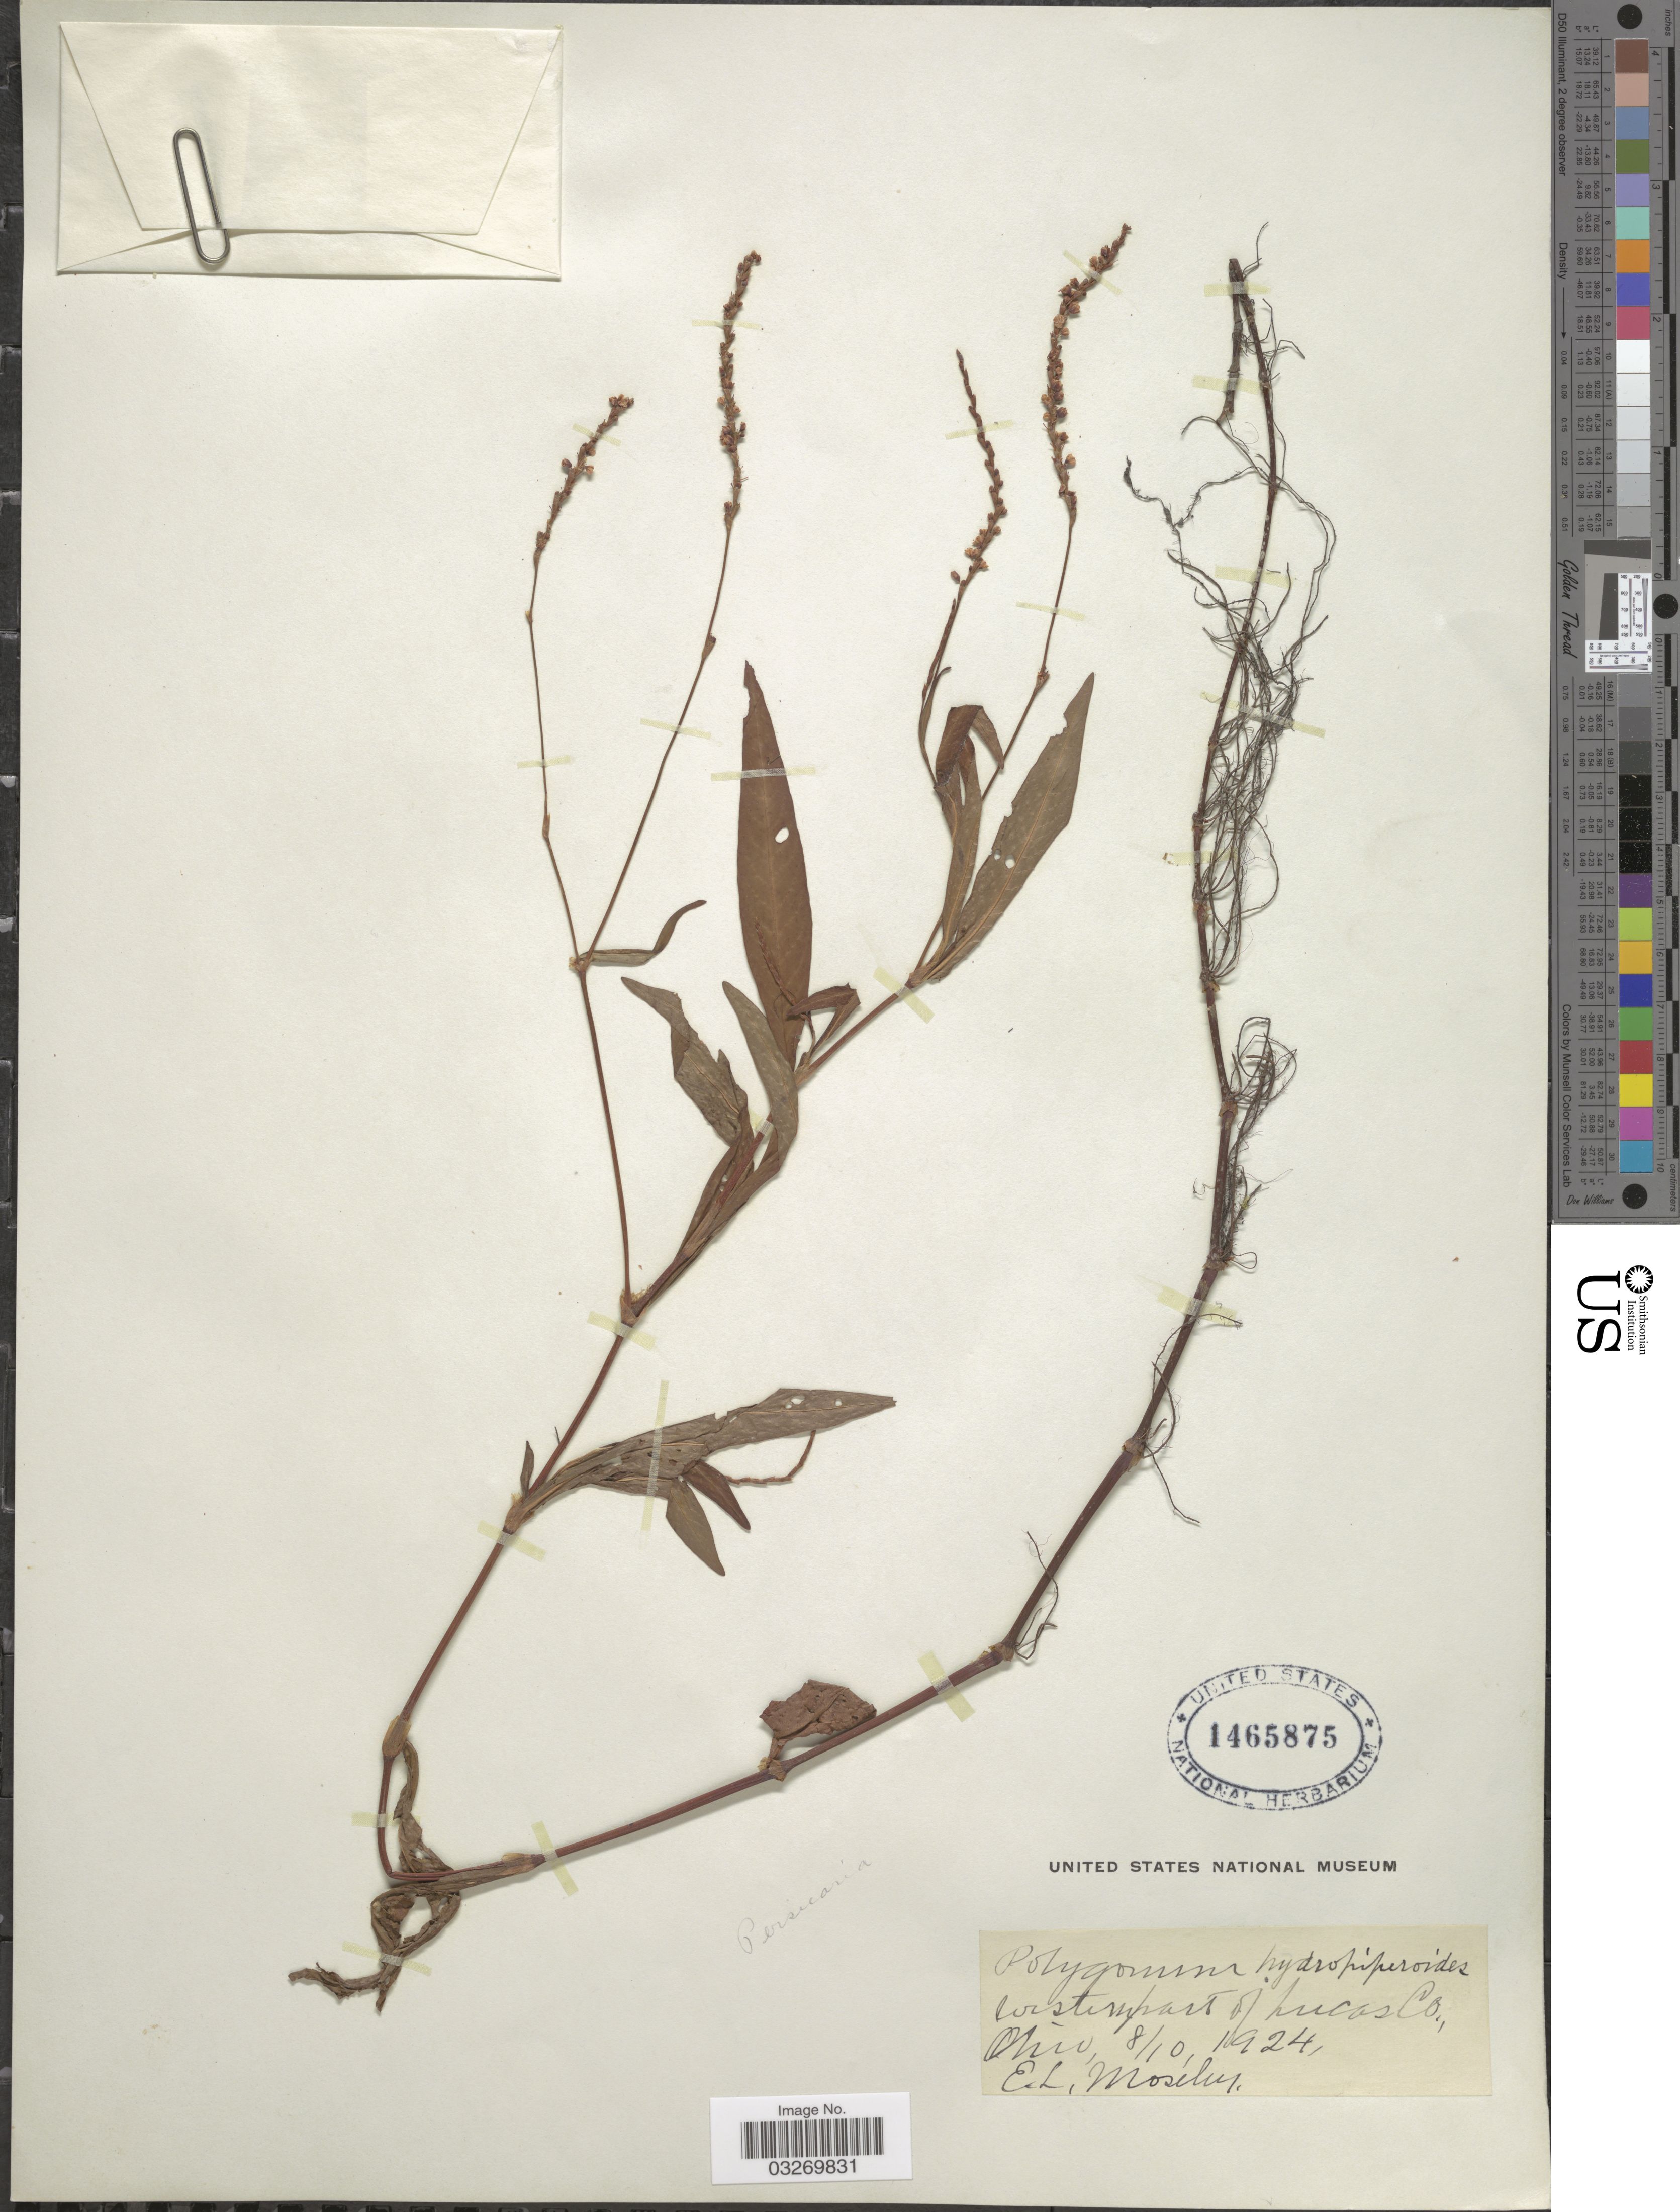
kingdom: Plantae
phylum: Tracheophyta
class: Magnoliopsida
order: Caryophyllales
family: Polygonaceae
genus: Persicaria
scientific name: Persicaria hydropiperoides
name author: (Michx.) Small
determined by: Atha, D. E.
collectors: E. Moseley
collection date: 1924-08-10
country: United States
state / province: Ohio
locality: Western part of Lucas Co.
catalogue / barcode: US 1465875